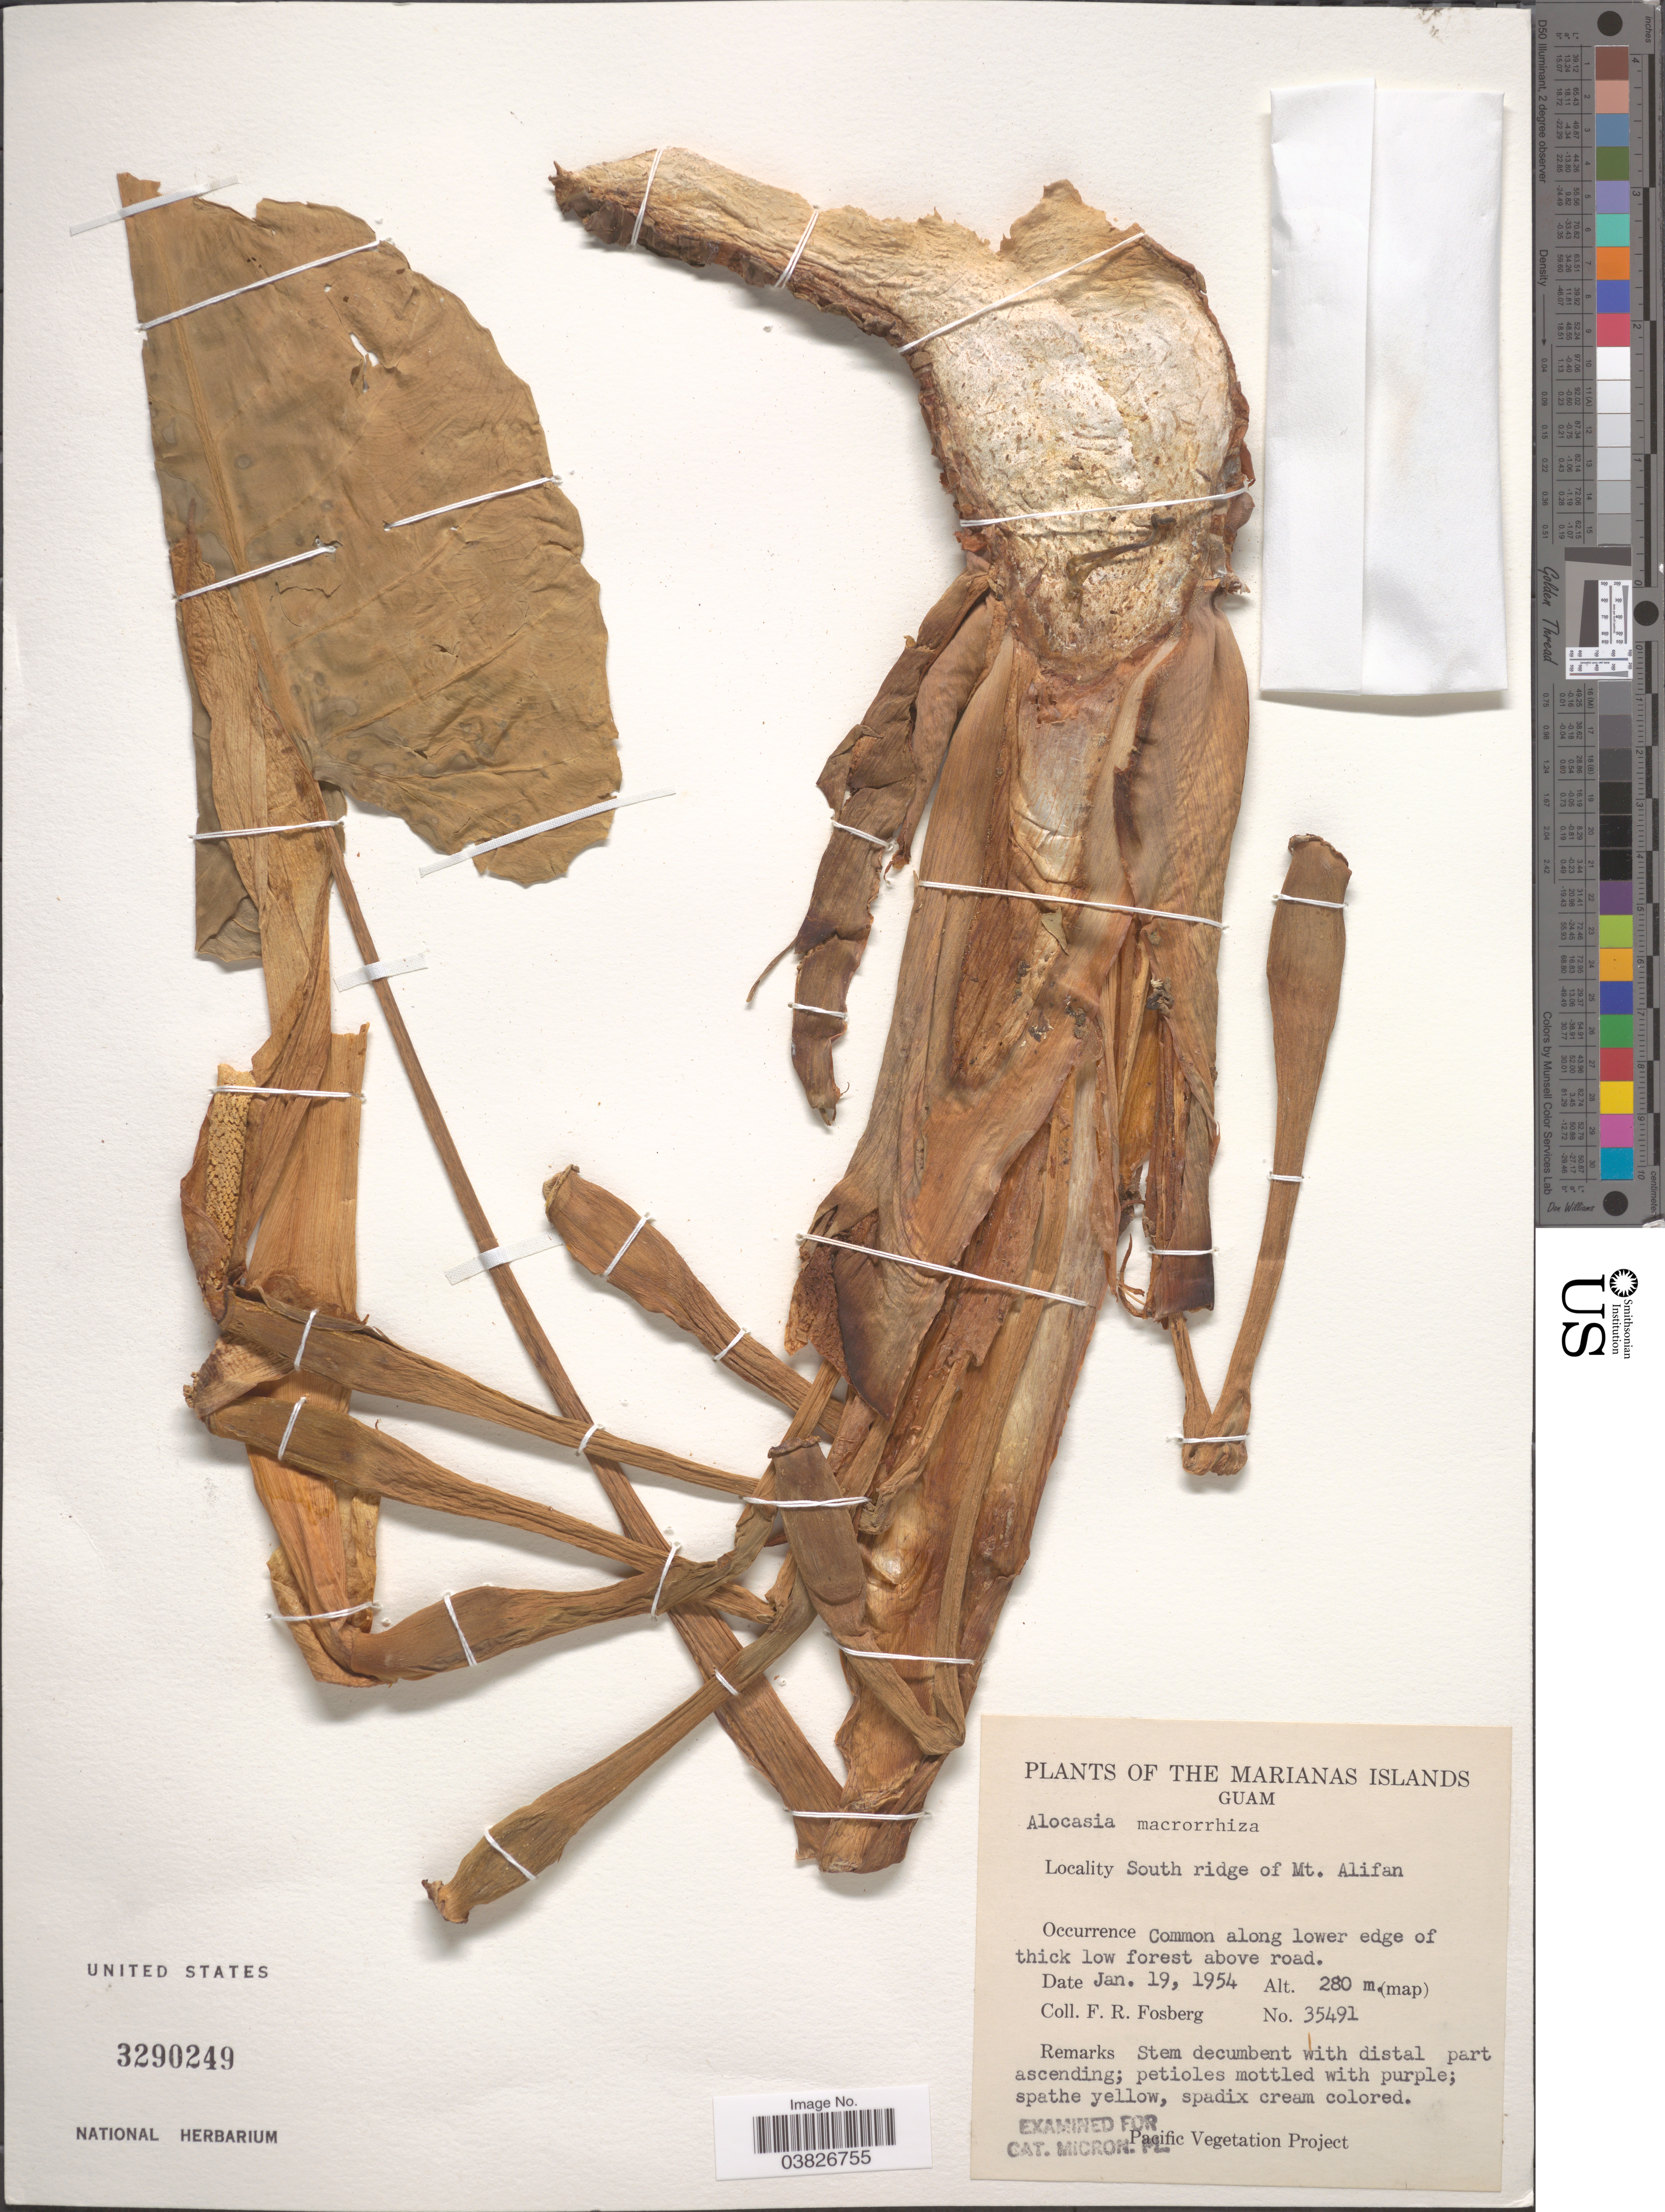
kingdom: Plantae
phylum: Tracheophyta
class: Liliopsida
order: Alismatales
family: Araceae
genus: Alocasia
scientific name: Alocasia macrorrhizos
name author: (L.) G. Don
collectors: F. R. Fosberg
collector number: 35491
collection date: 1954-01-19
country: Guam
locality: Marianas Islands. South ridge of Mt. Alifan.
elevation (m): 280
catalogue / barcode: US 3290249